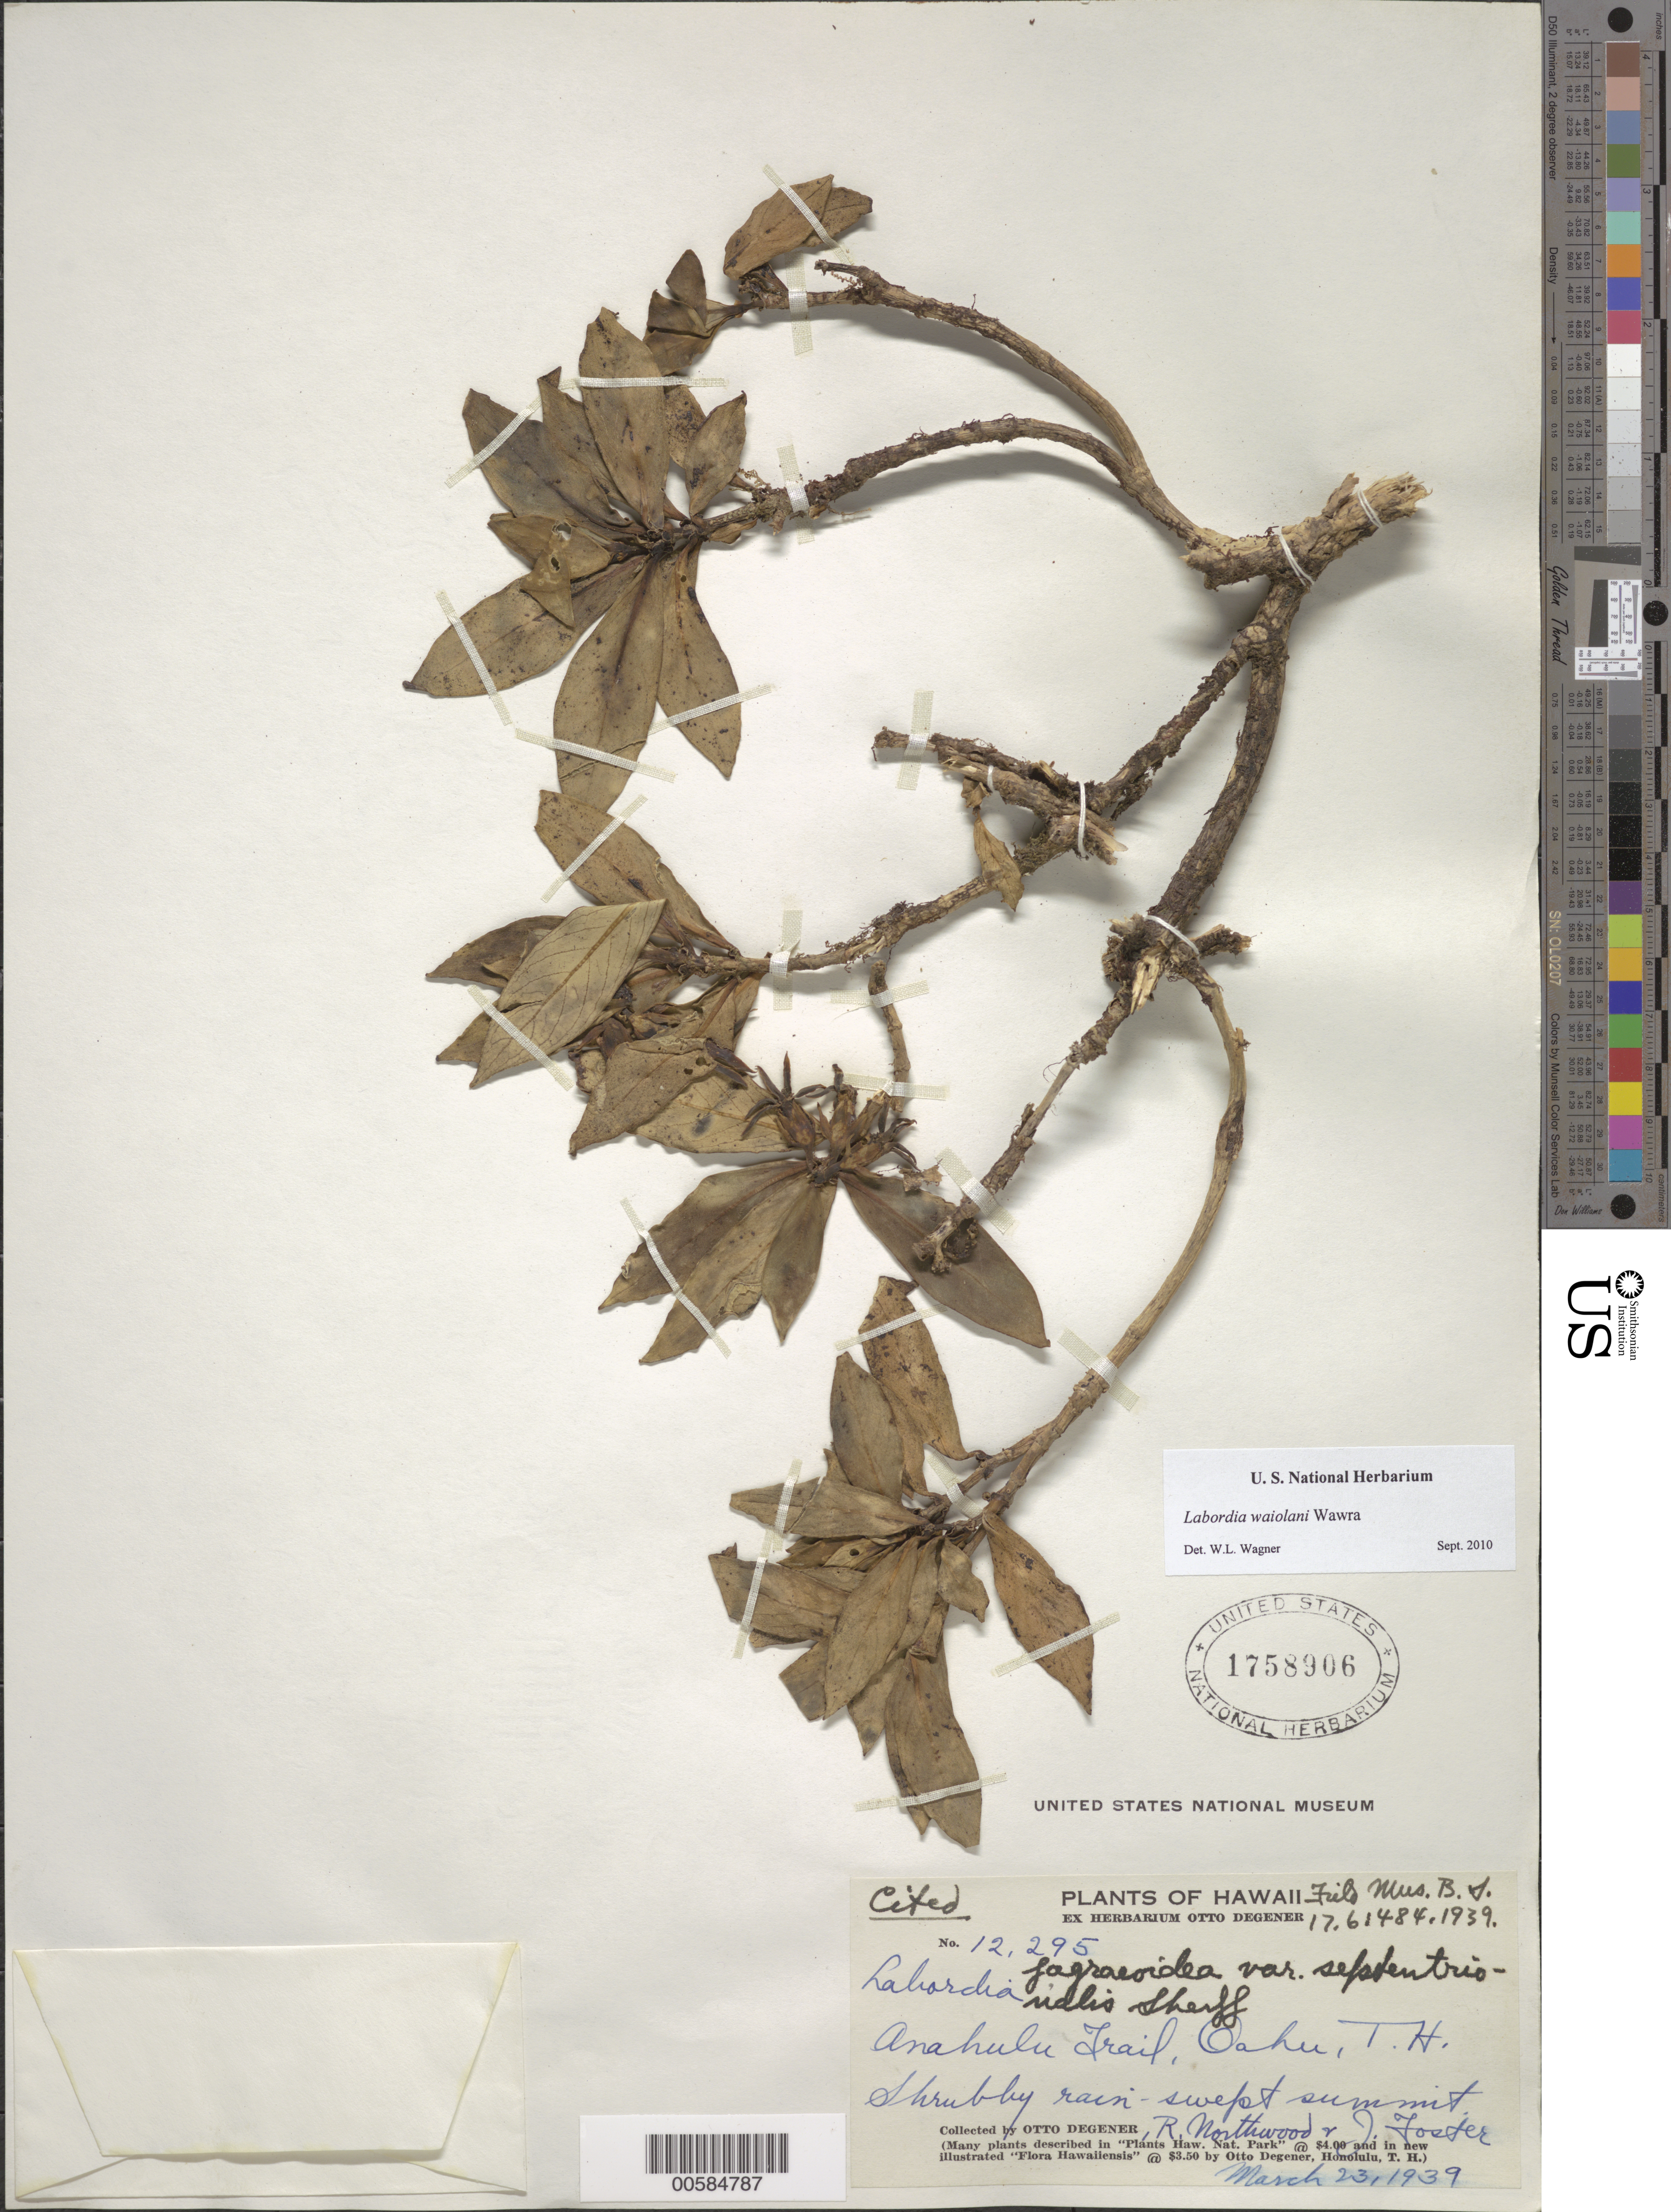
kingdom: Plantae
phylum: Tracheophyta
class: Magnoliopsida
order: Gentianales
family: Loganiaceae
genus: Geniostoma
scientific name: Geniostoma waiolani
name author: (Wawra) Byng & Christenh.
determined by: Wagner, W. L., (BOT), Smithsonian Institution - National Museum of Natural History (UNITED STATES)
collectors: O. Degener, R. Northwood & J. Foster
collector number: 12295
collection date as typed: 23 Mar 1939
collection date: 1939-03-23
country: United States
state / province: Hawaii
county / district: Honolulu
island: Oahu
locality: Anahulu Trail, summit.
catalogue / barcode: US 1758906